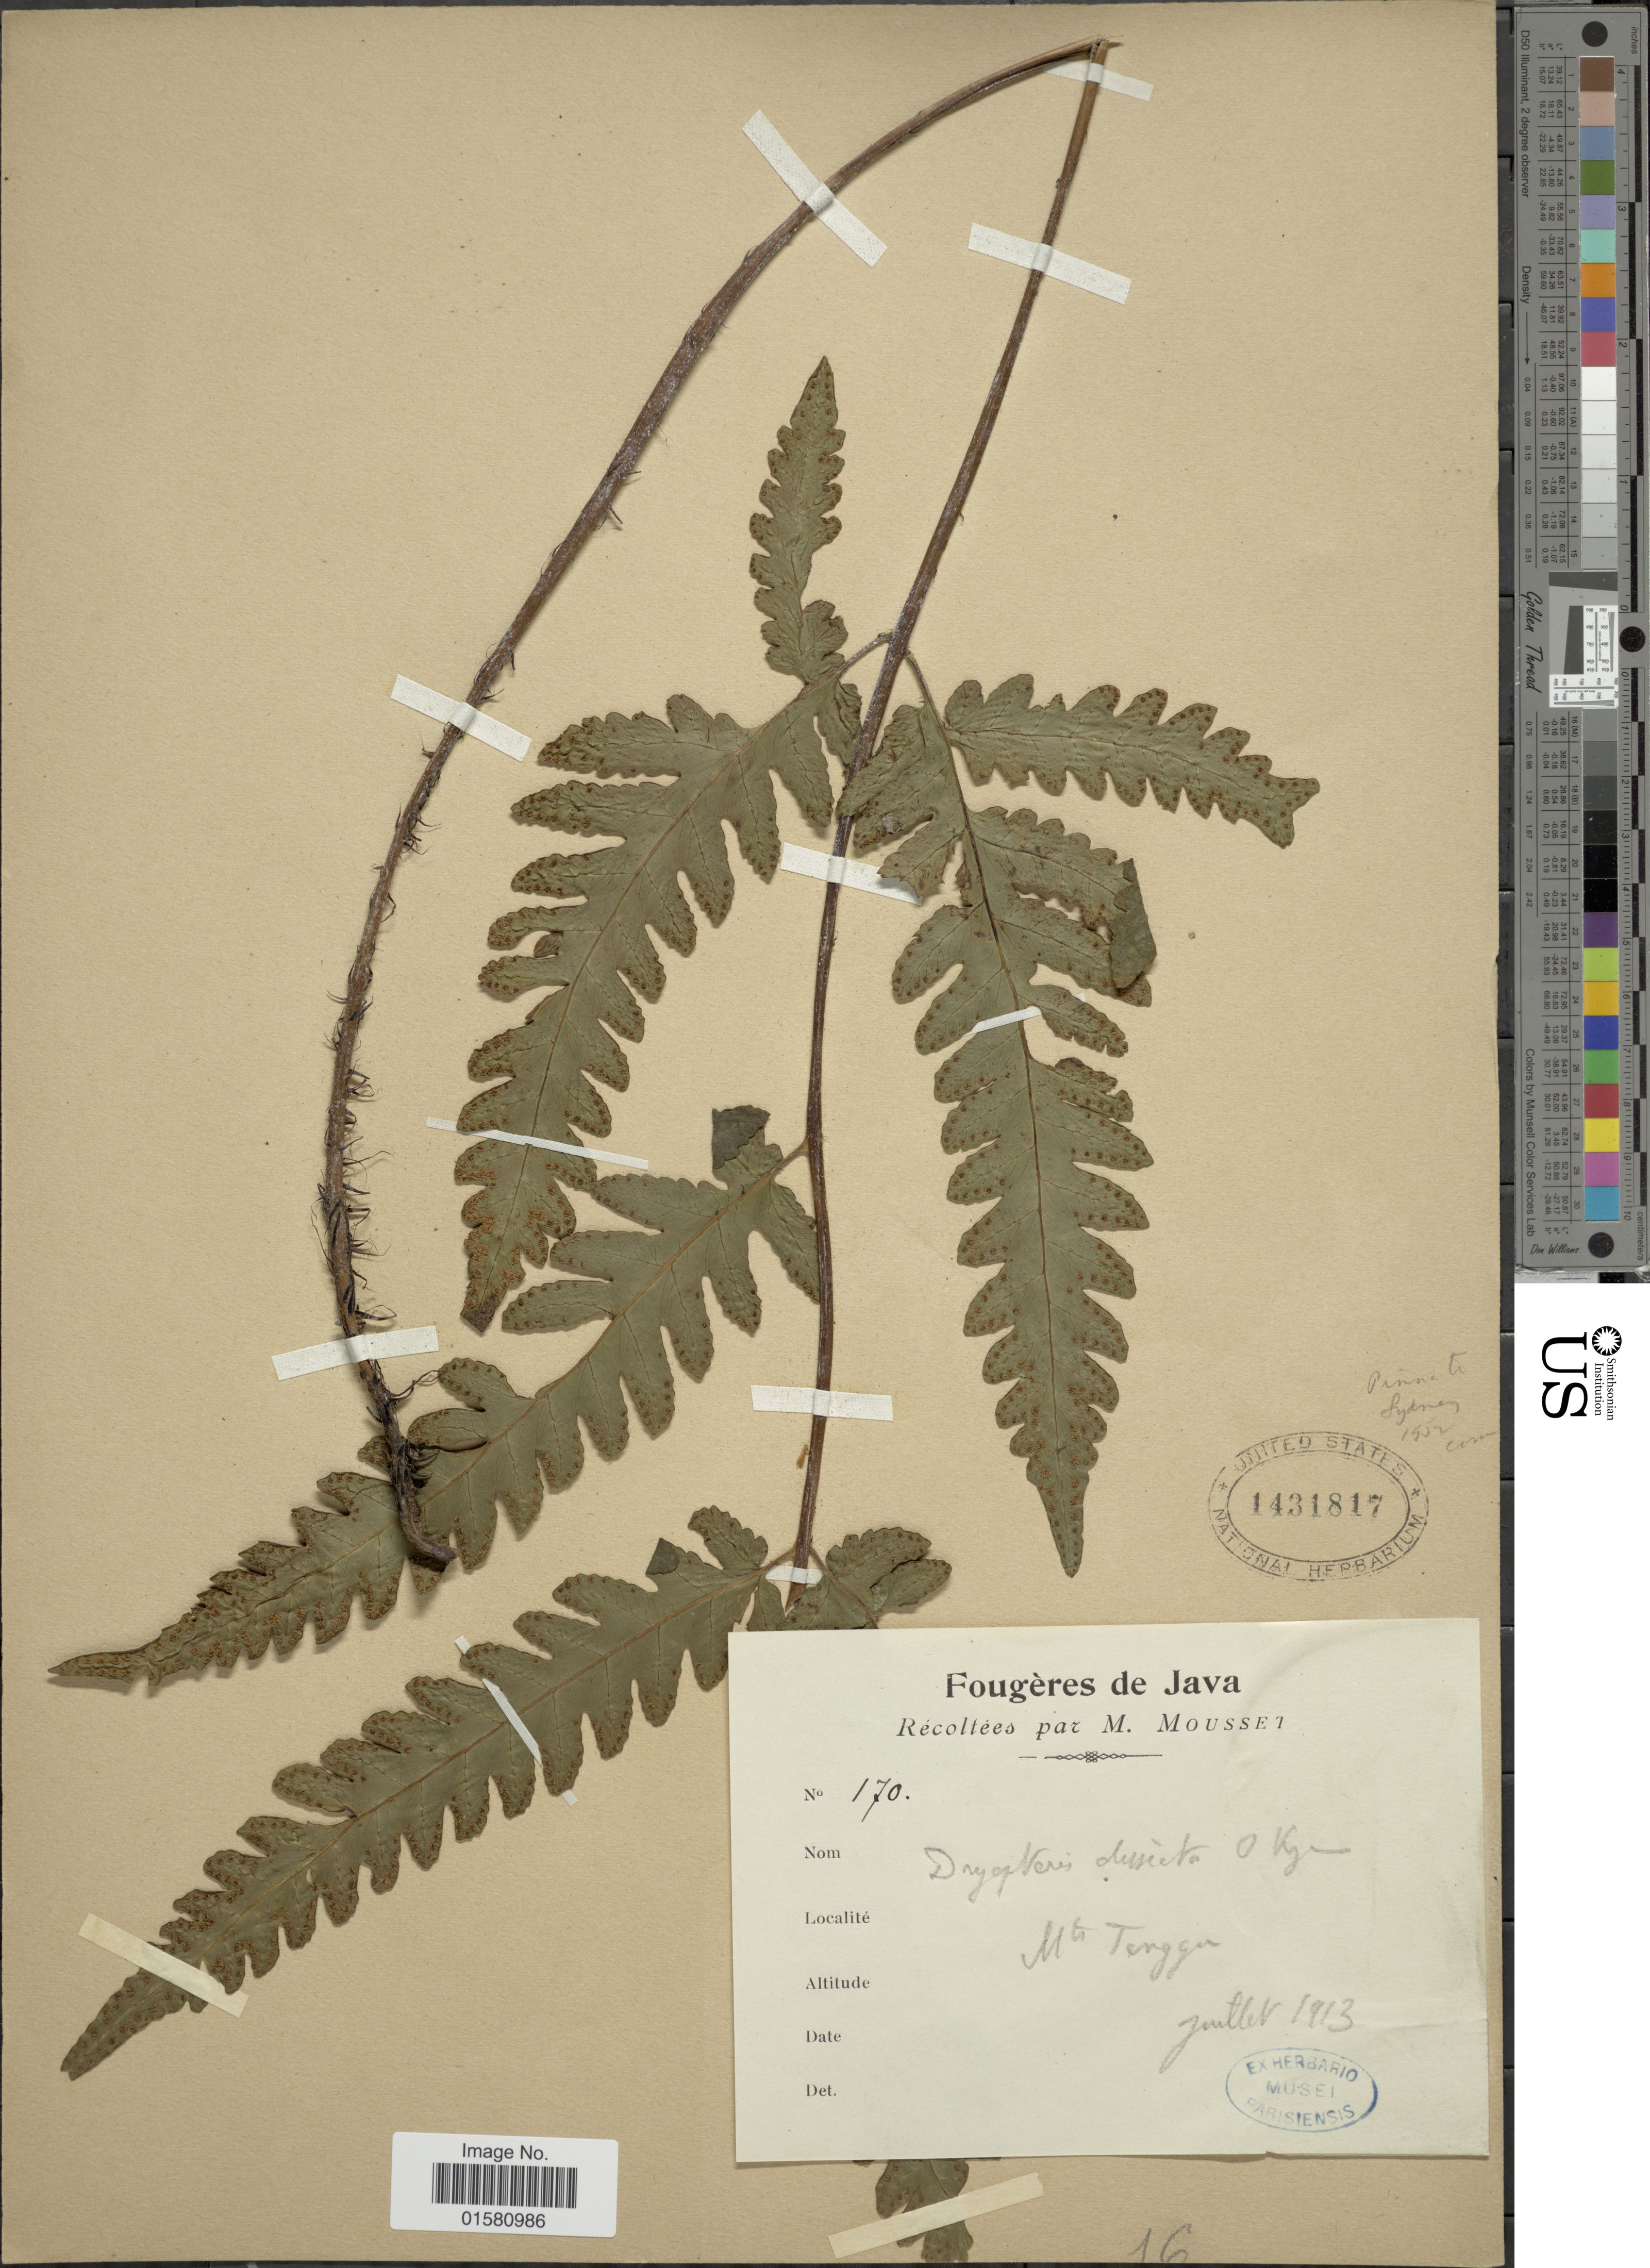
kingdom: Plantae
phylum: Tracheophyta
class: Polypodiopsida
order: Polypodiales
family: Tectariaceae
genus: Tectaria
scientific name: Tectaria dissecta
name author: (G. Forst.) Lellinger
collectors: M. Mousset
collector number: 170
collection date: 1913-07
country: Indonesia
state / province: Java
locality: Mt. Tenggor [interpreted]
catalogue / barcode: US 1431817